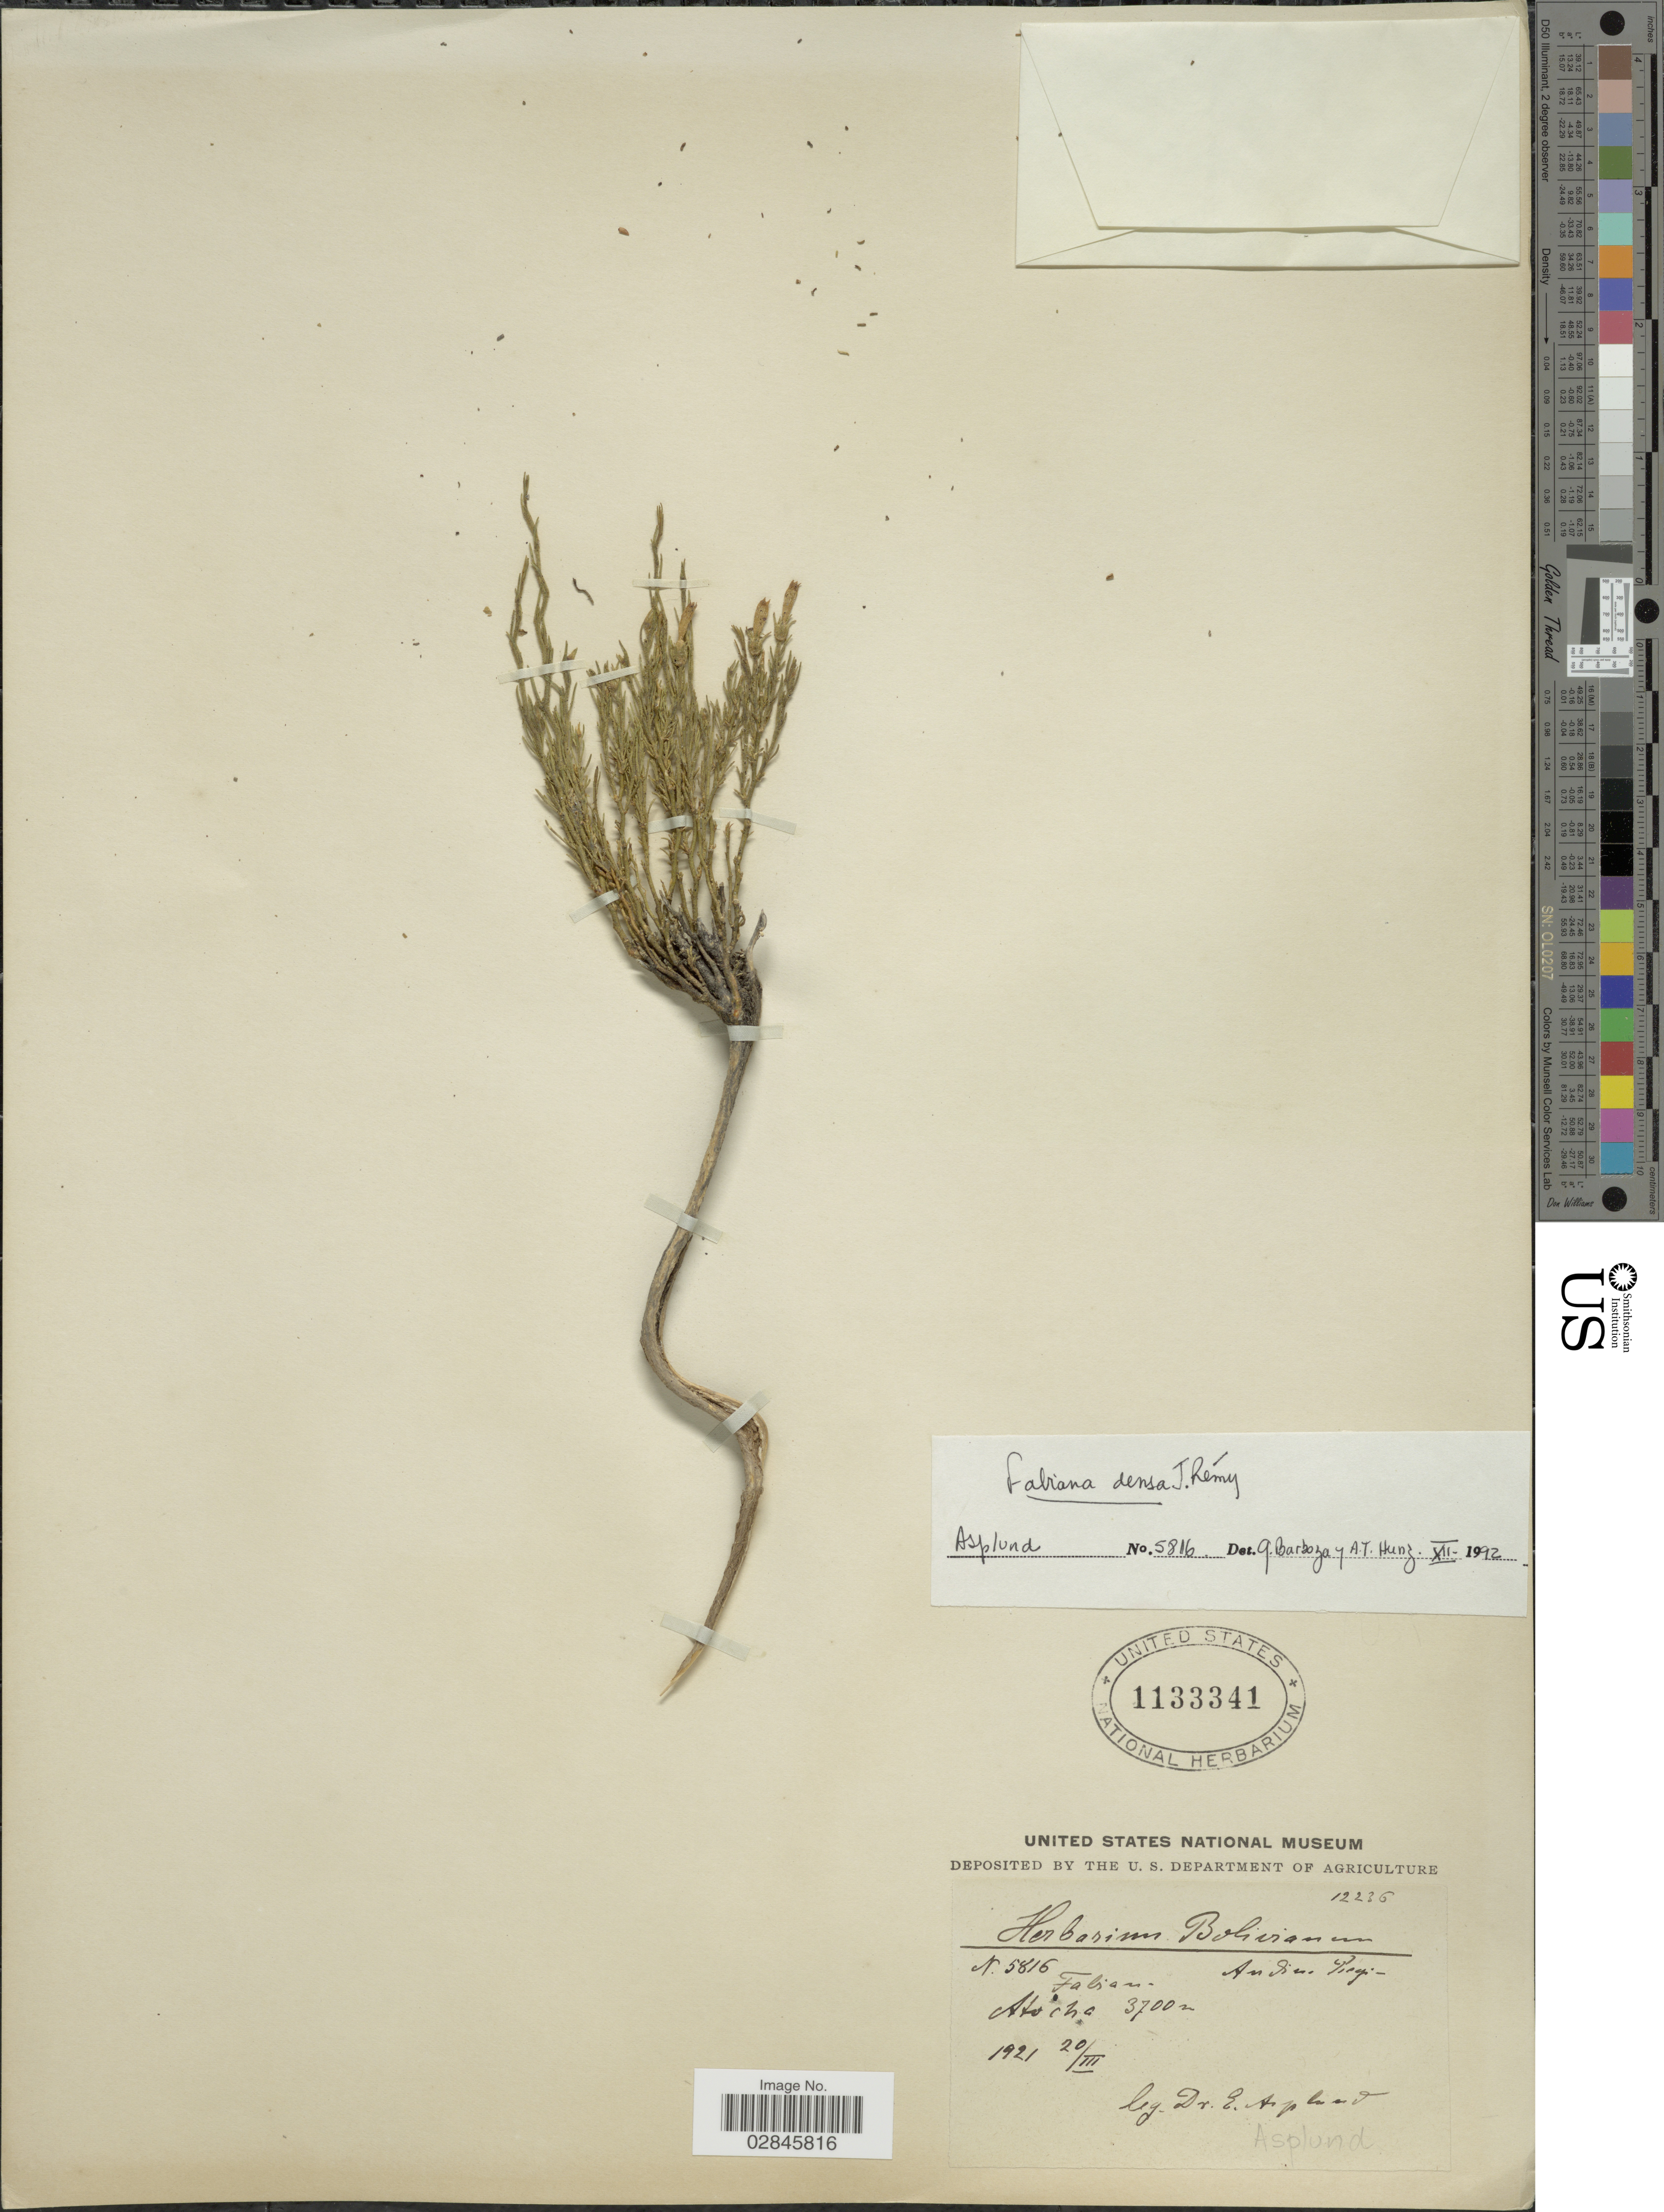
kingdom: Plantae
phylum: Tracheophyta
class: Magnoliopsida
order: Solanales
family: Solanaceae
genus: Fabiana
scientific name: Fabiana densa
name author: Remy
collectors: E. Asplund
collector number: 5816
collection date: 1921-03-20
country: Bolivia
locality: Atocha.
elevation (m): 3700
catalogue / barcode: US 1133341